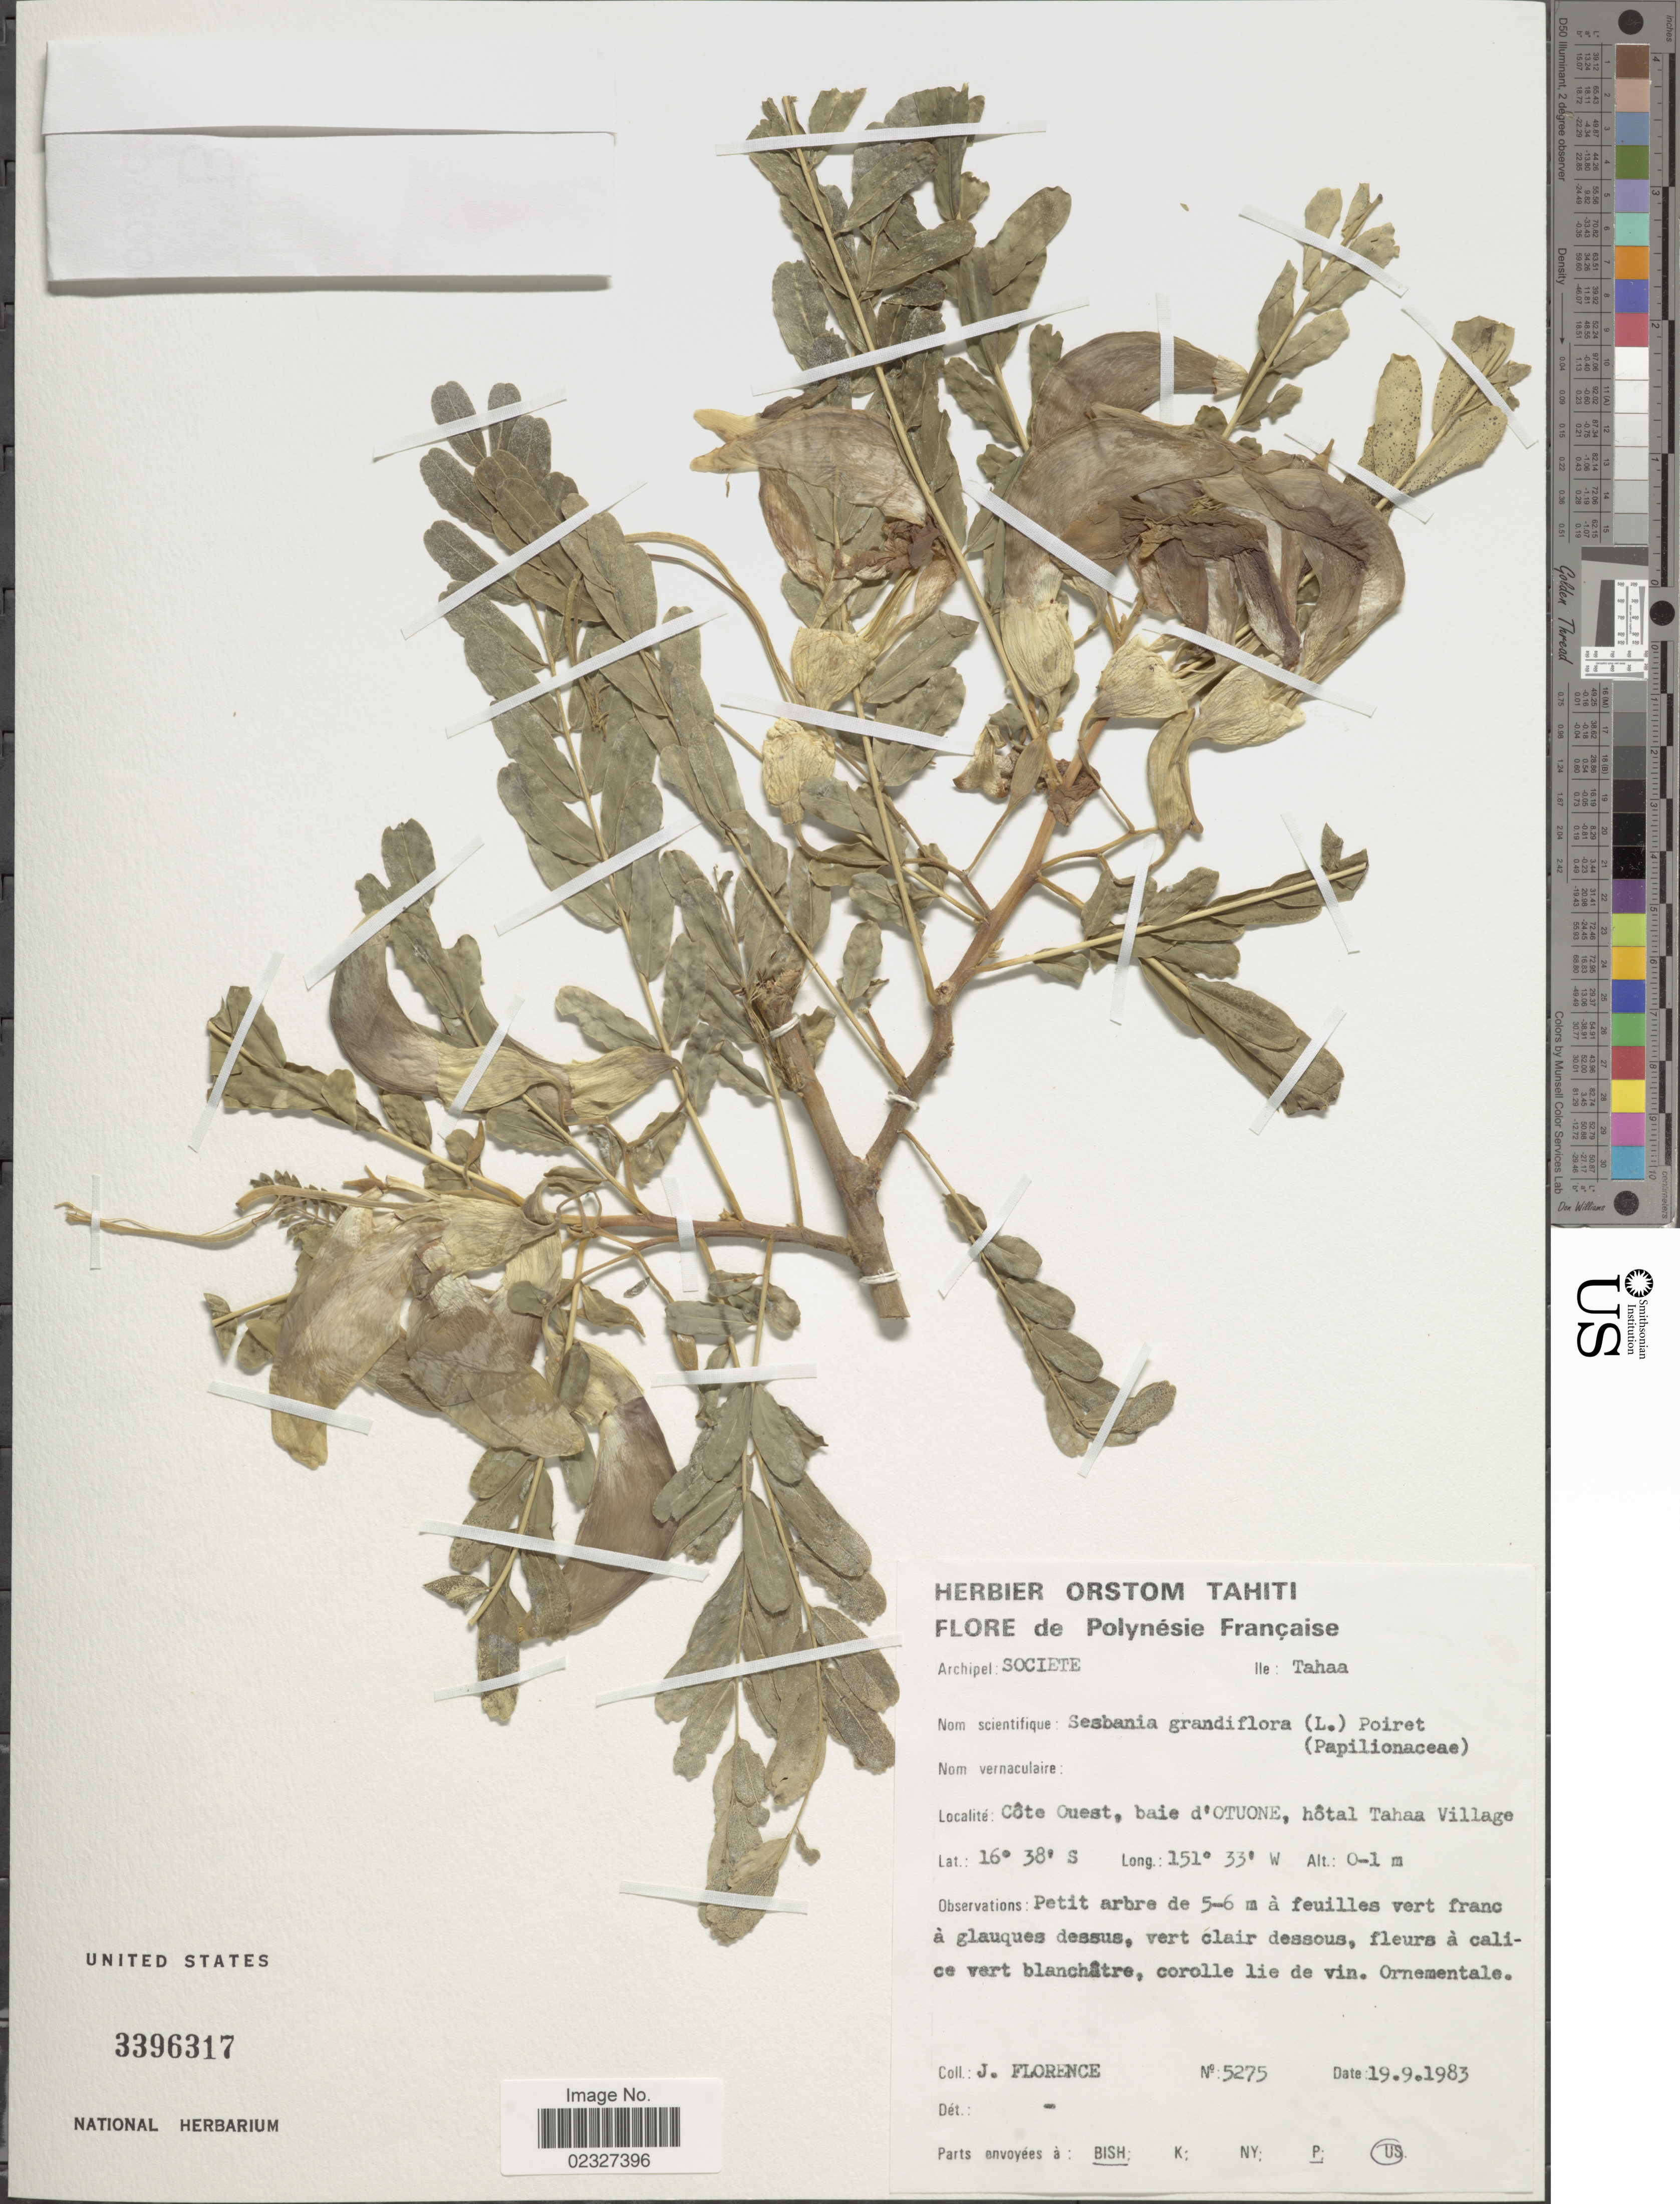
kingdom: Plantae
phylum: Tracheophyta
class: Magnoliopsida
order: Fabales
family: Fabaceae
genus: Sesbania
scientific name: Sesbania grandiflora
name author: (L.) Poir.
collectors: J. Florence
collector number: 5275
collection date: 1983-09-19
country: French Polynesia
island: Tahaa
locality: Societe, Ille Tahaa, Cote Ouest, baie d'Otuone, hotal Tahaa Village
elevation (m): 0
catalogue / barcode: US 3396317